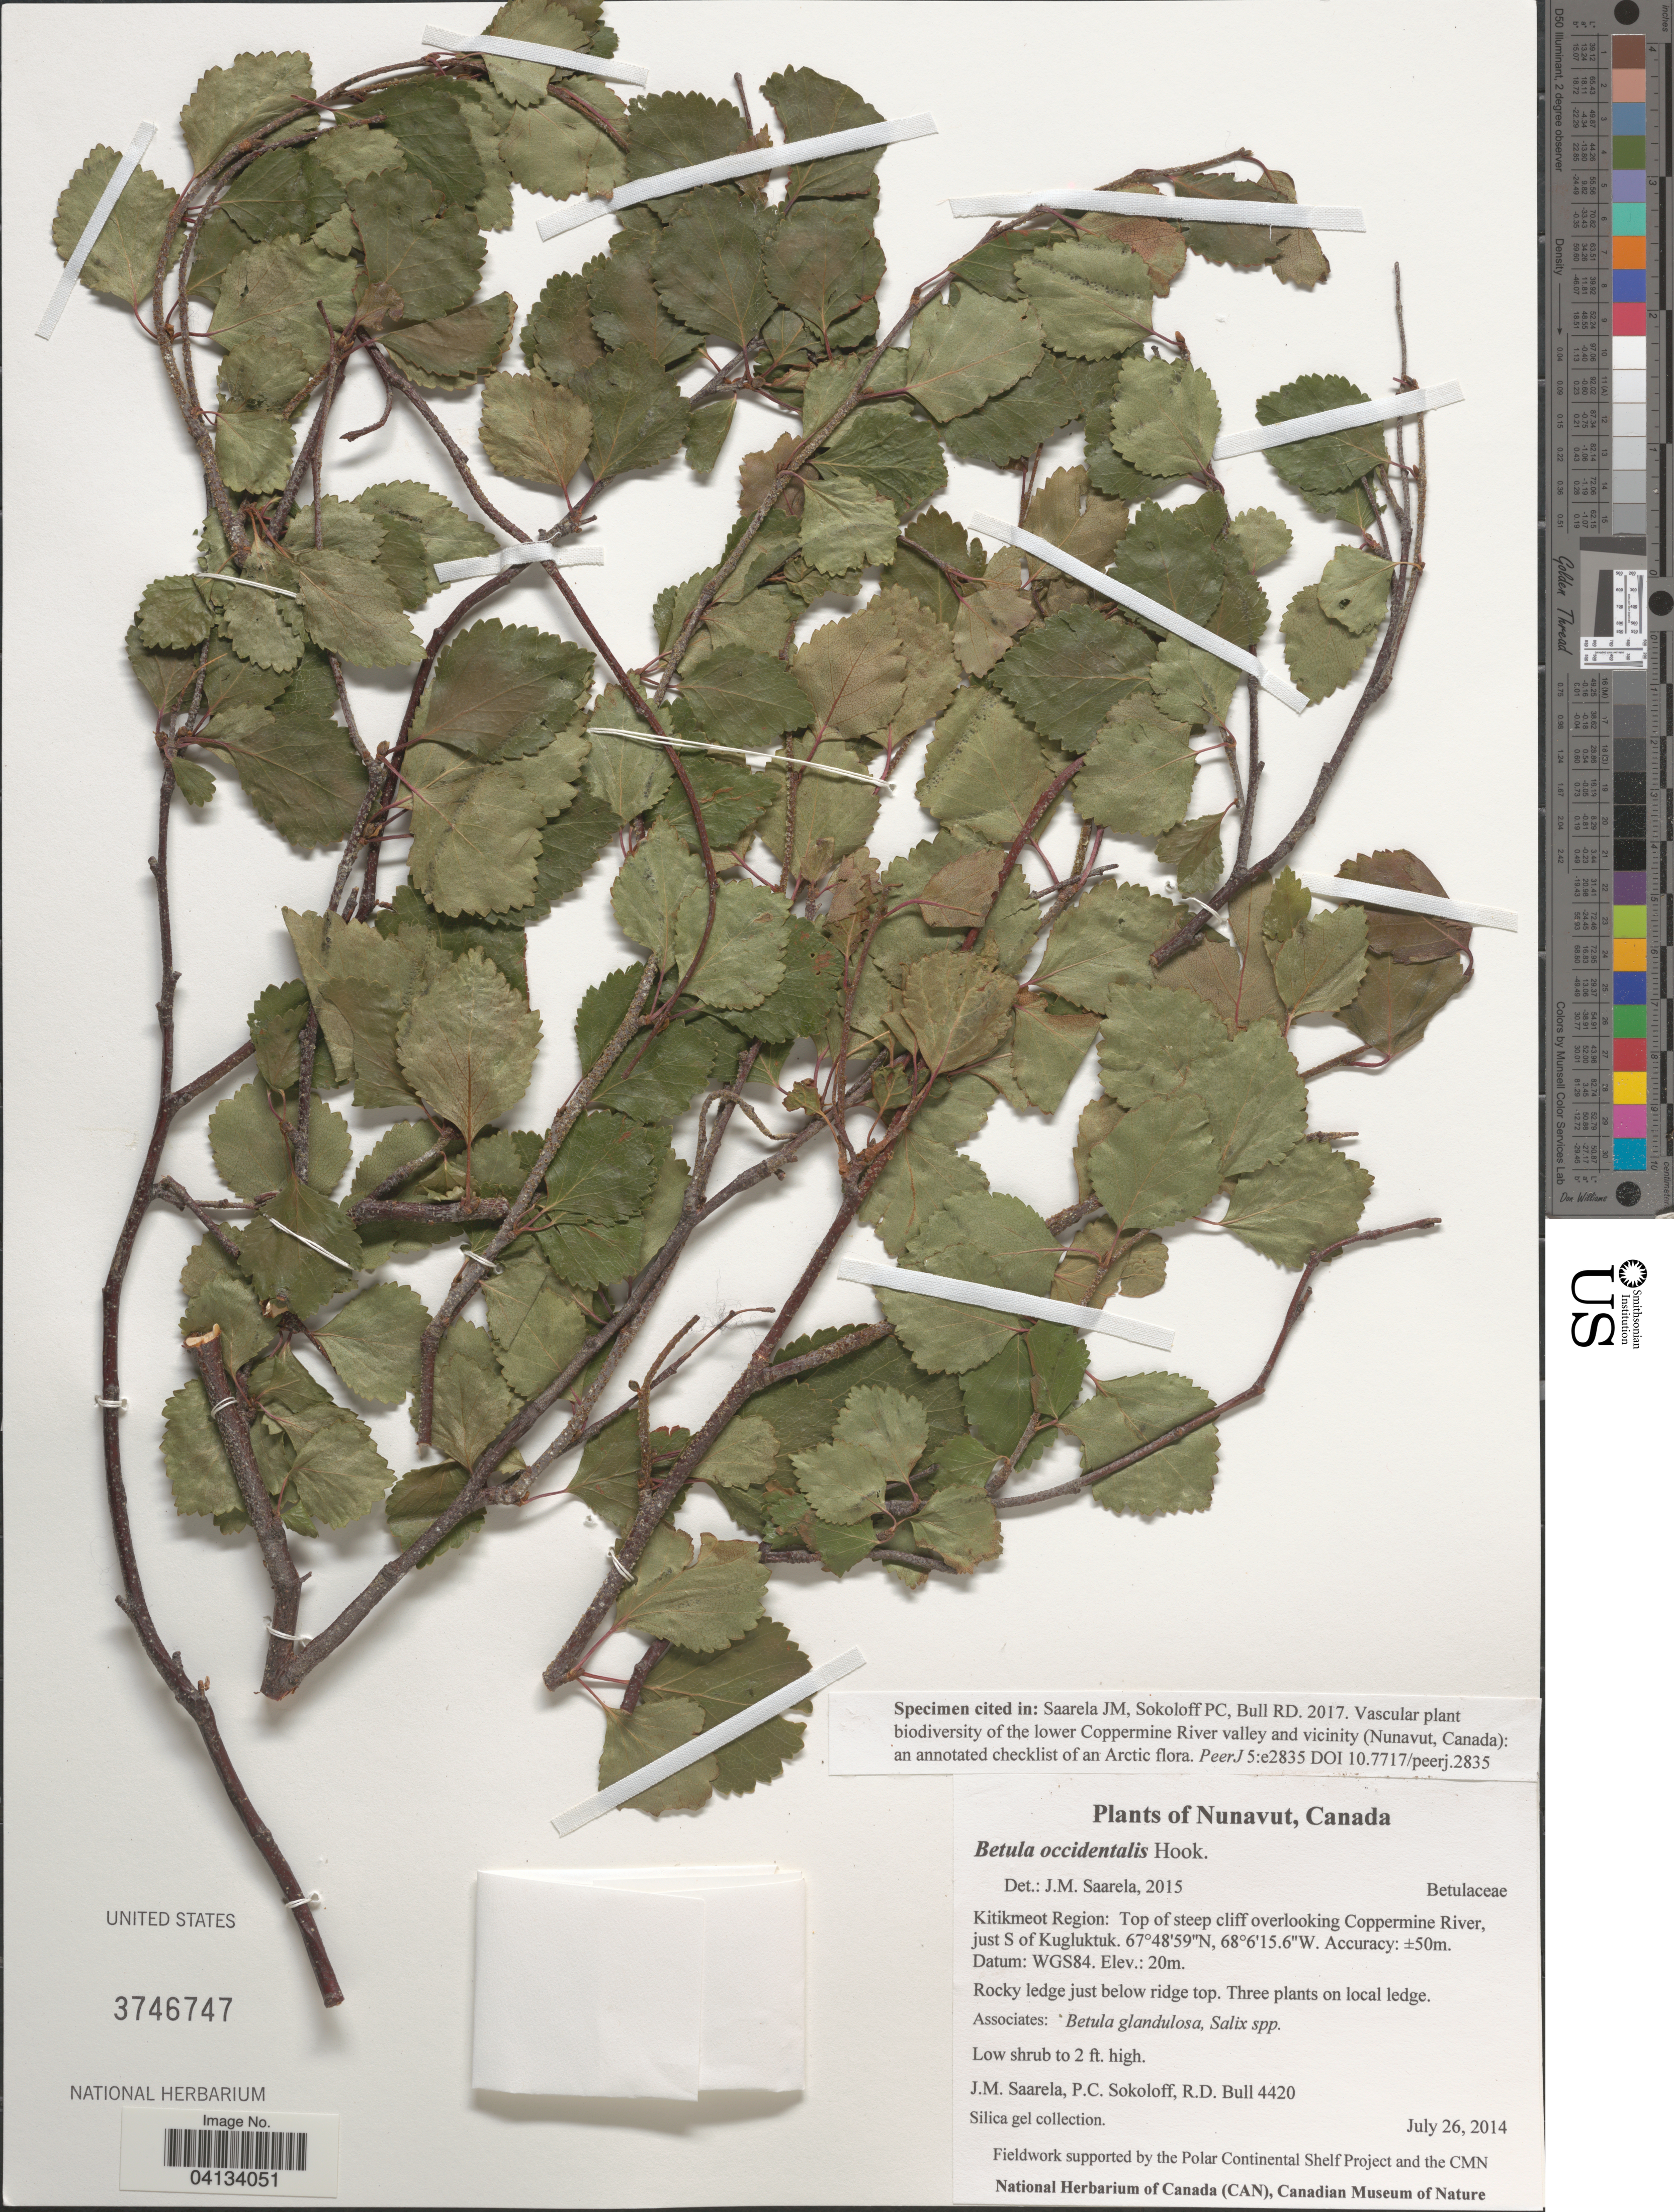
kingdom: Plantae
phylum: Tracheophyta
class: Magnoliopsida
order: Fagales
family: Betulaceae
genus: Betula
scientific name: Betula occidentalis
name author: Hook.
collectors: J. Saarela, P. Sokoloff & R. Bull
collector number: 4420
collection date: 2014-07-26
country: Canada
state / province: Nunavut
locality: Kitikmeot Region: Top of steep cliff overlooking Coppermine River, just S of Kugluktuk. WGS84.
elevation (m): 20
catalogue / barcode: US 3746747